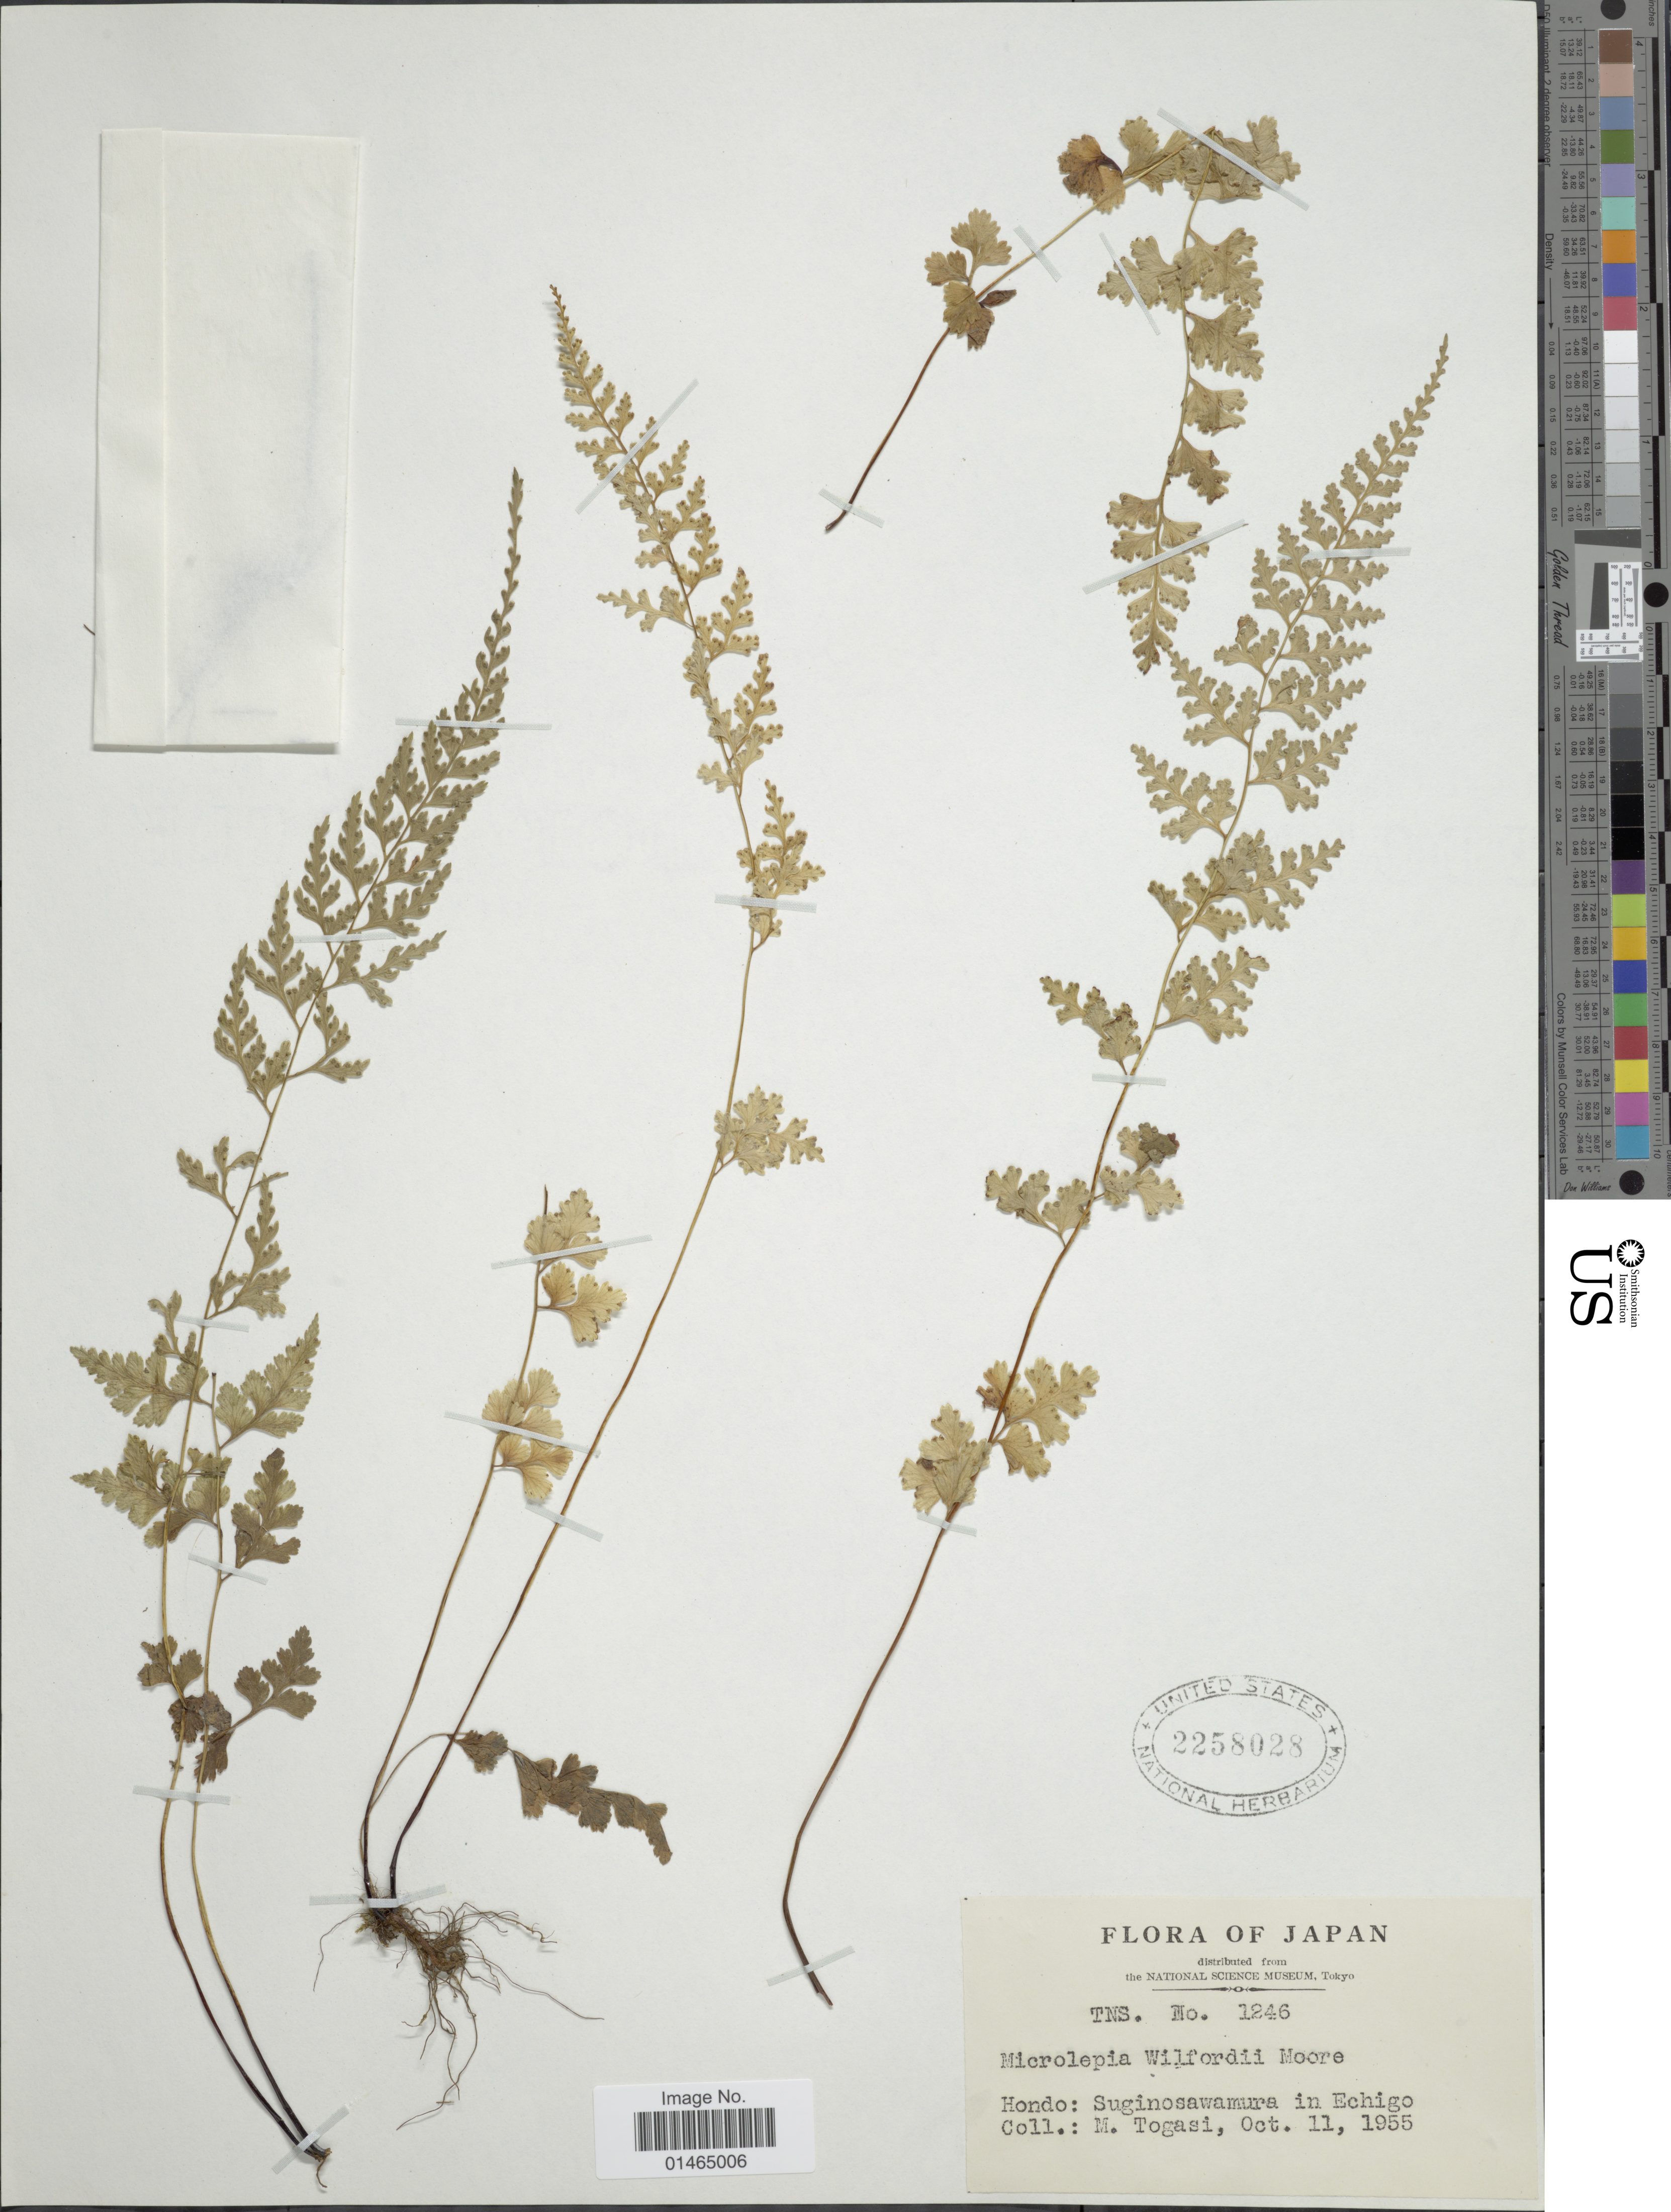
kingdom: Plantae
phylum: Tracheophyta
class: Polypodiopsida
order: Polypodiales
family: Dennstaedtiaceae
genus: Dennstaedtia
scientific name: Dennstaedtia wilfordii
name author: (T. Moore) Christ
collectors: M. Togasi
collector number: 1246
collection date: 1955-10-11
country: Japan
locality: Hondo: Suginosawamura in Echigo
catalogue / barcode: US 2258028